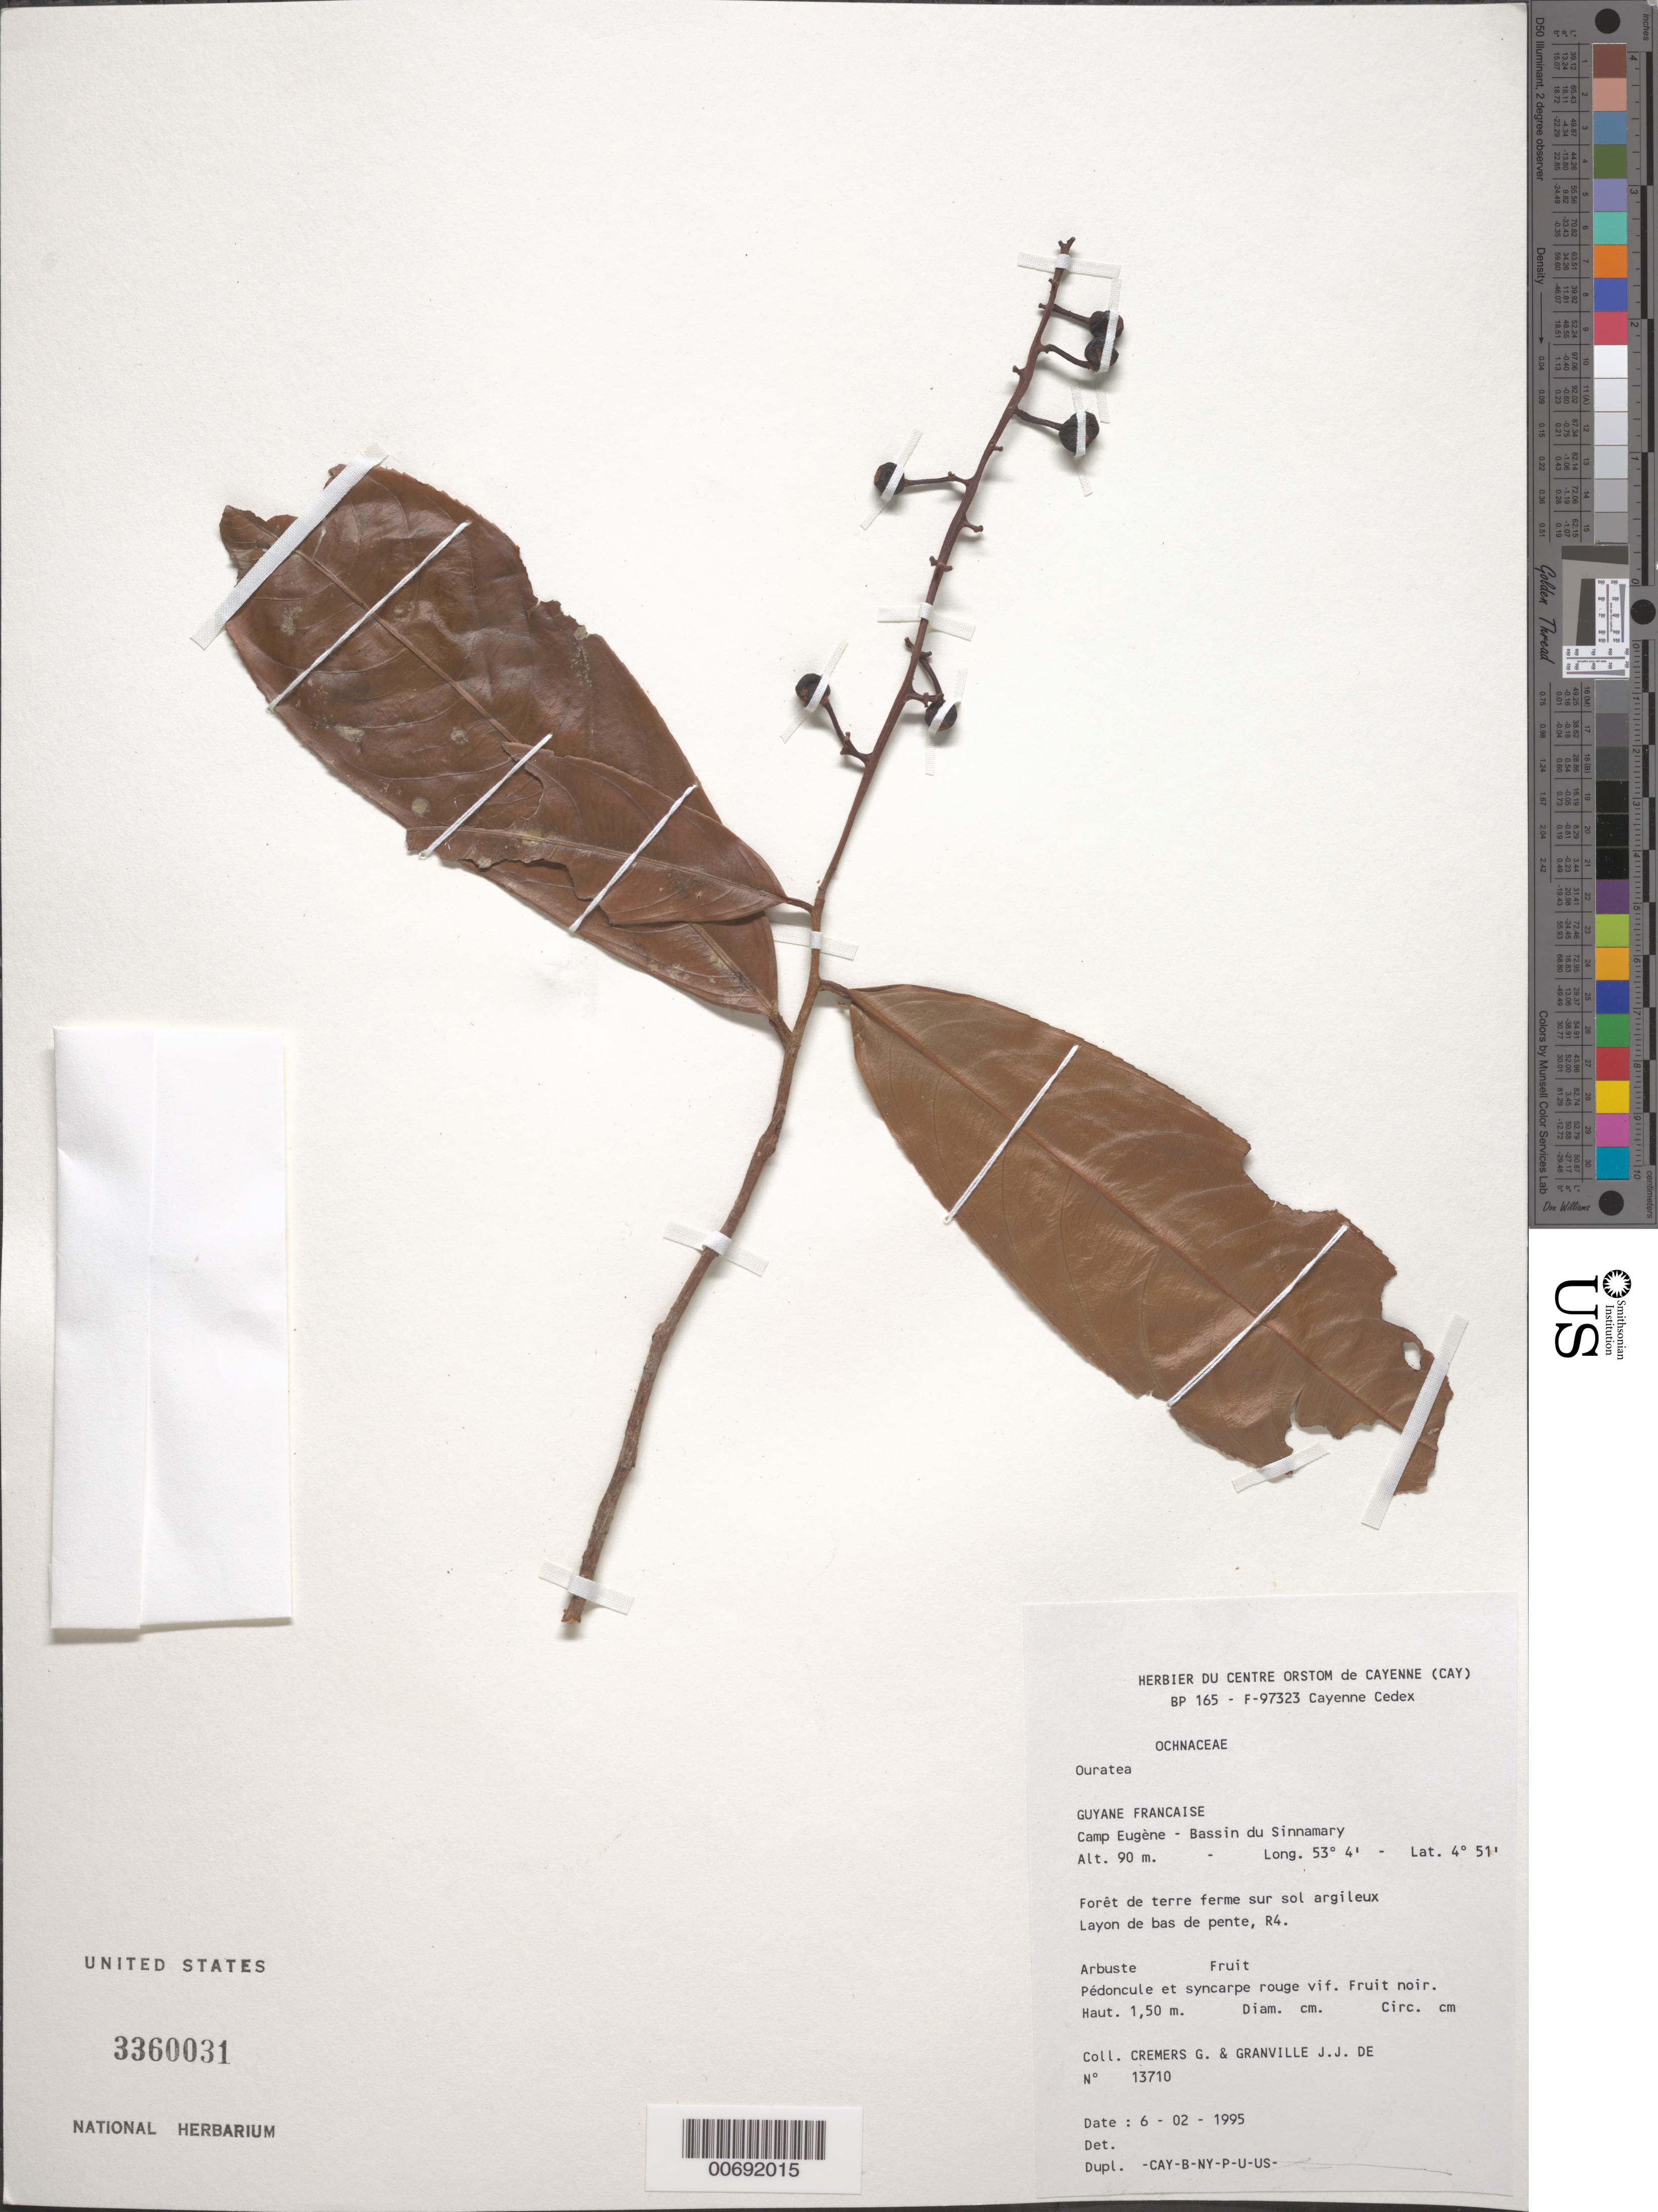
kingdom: Plantae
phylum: Tracheophyta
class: Magnoliopsida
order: Malpighiales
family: Ochnaceae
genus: Ouratea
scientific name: Ouratea sp.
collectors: G. Cremers & J.-J. de Granville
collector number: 13710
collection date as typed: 6-Feb-95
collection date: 1995-02-06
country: French Guiana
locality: Camp Eugène, Bassin du Sinnamary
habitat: Forêt de terre ferme sur sol argileux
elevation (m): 90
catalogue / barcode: US 3360031